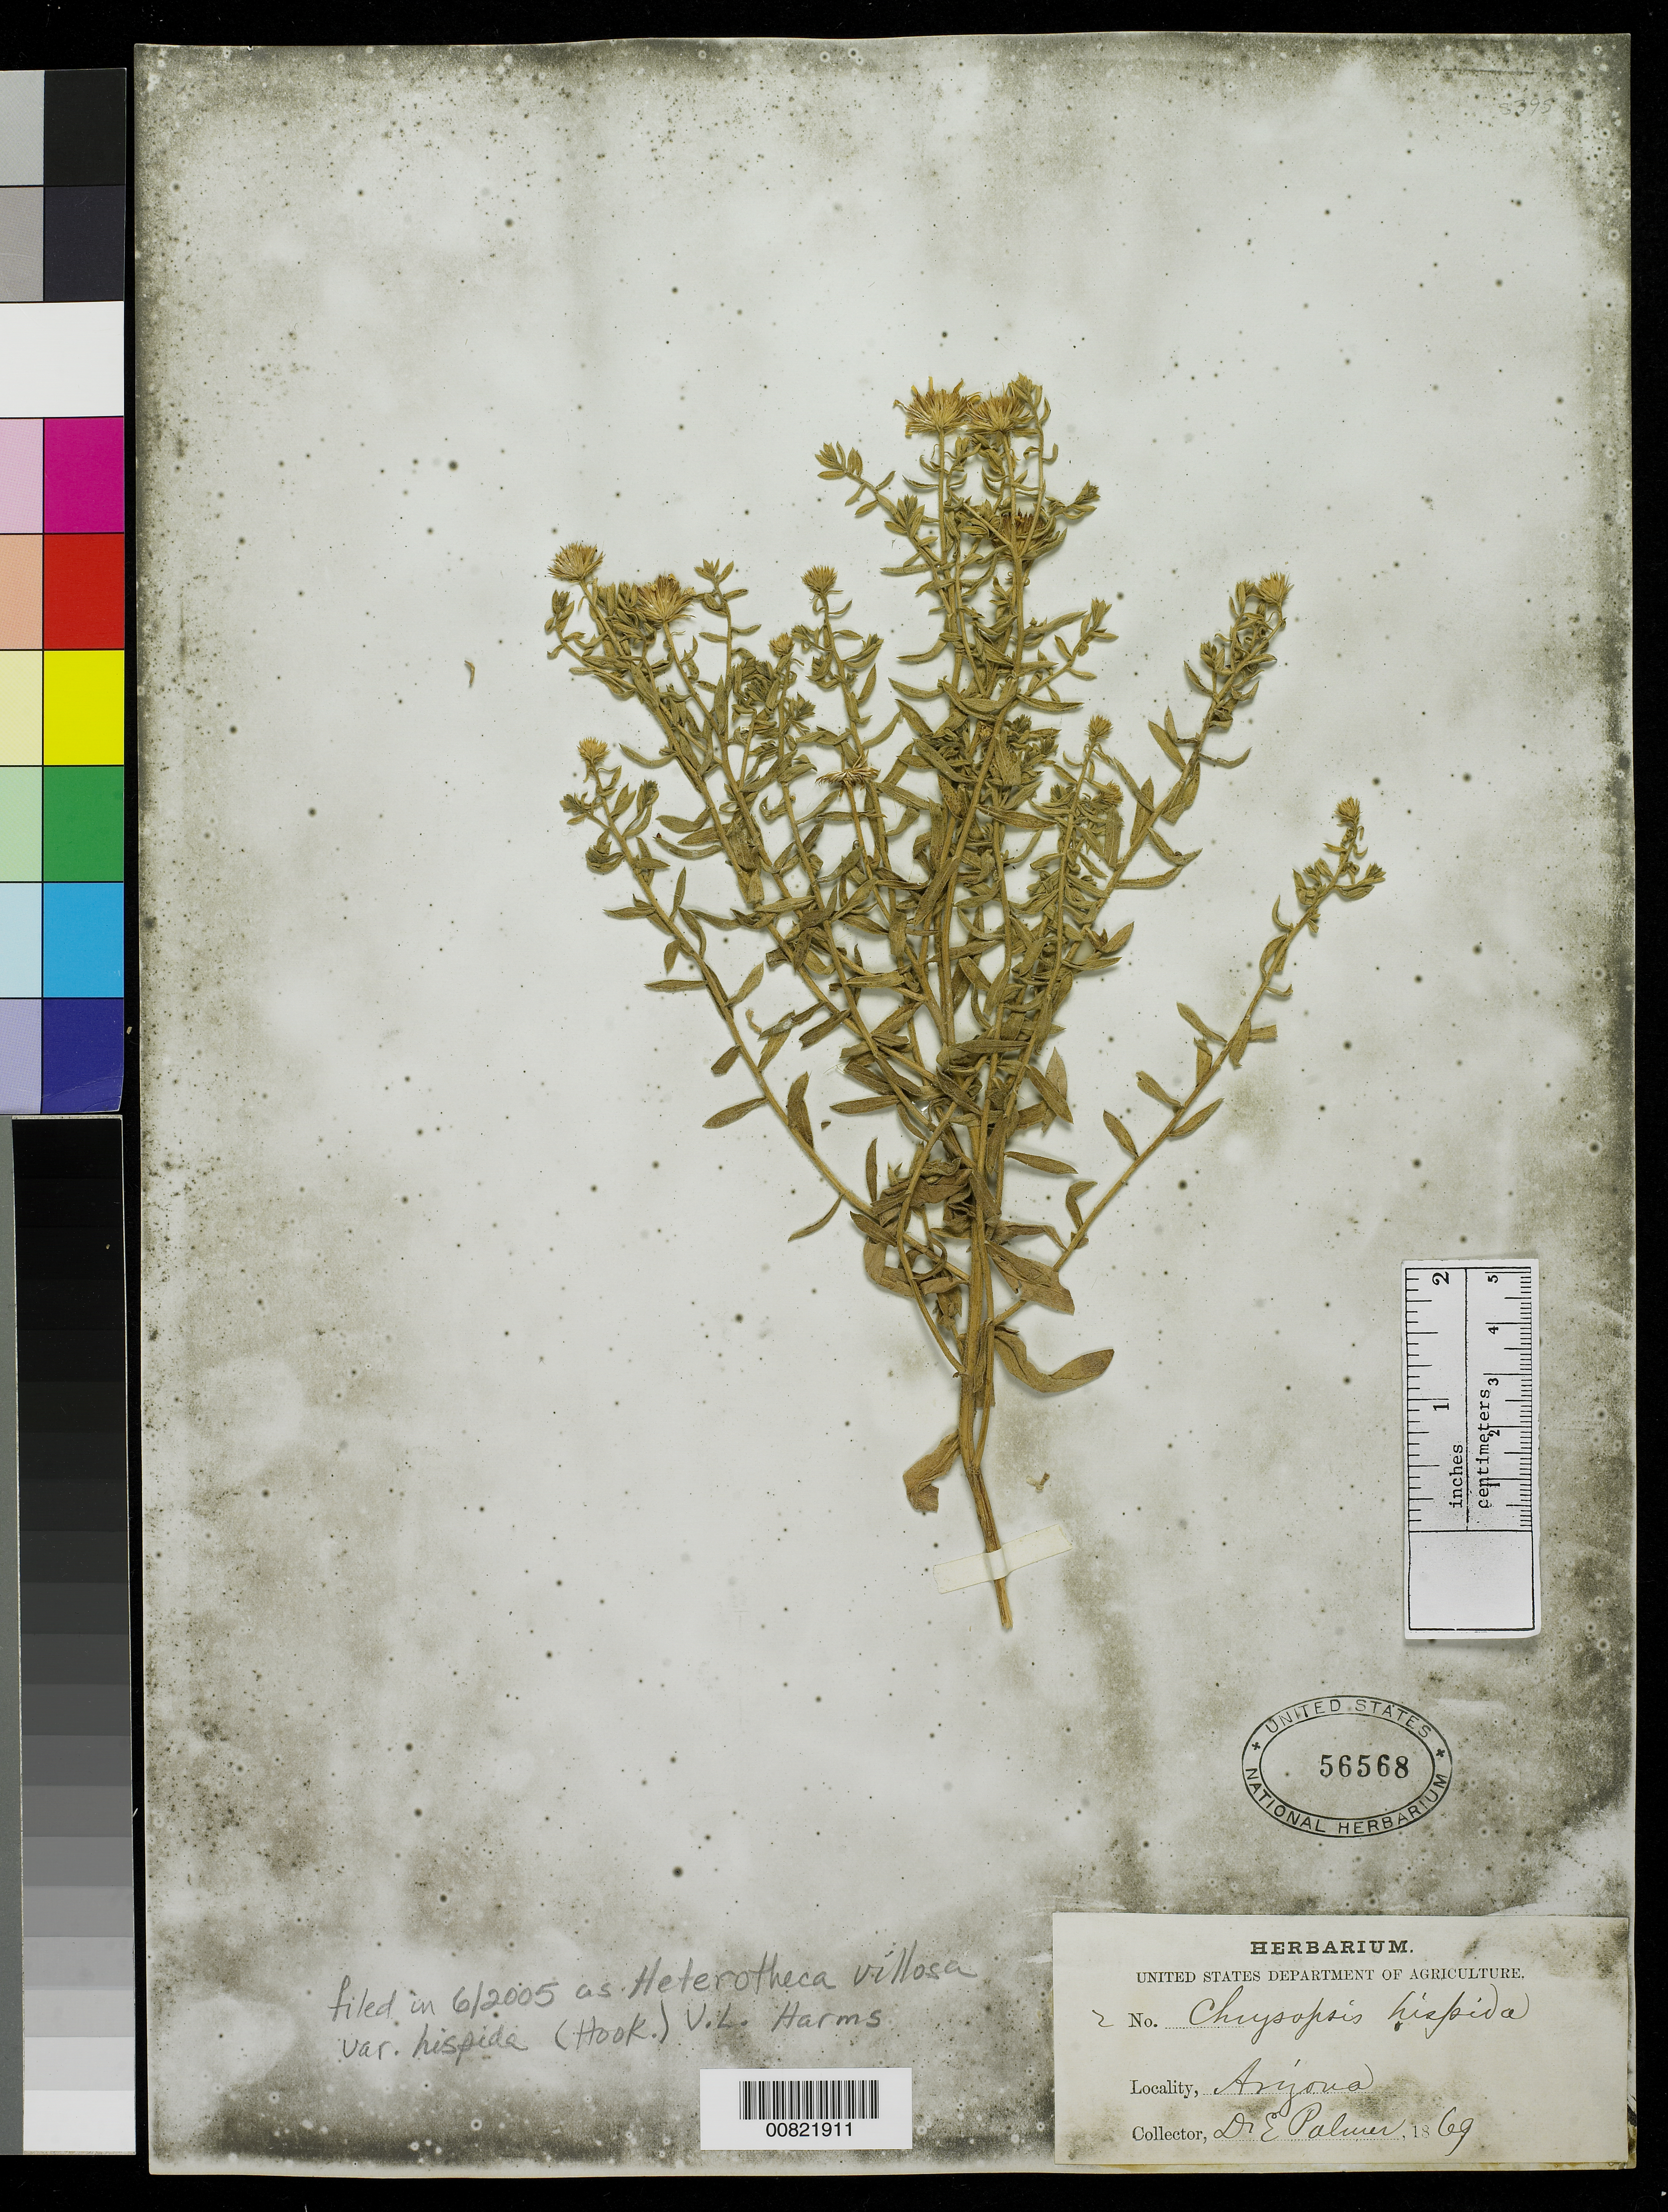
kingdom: Plantae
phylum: Tracheophyta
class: Magnoliopsida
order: Asterales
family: Asteraceae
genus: Heterotheca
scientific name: Heterotheca villosa var. hispida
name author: (Hook.) V.L. Harms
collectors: E. Palmer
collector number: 2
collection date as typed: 1869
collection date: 1869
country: United States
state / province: Arizona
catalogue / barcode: US 56568